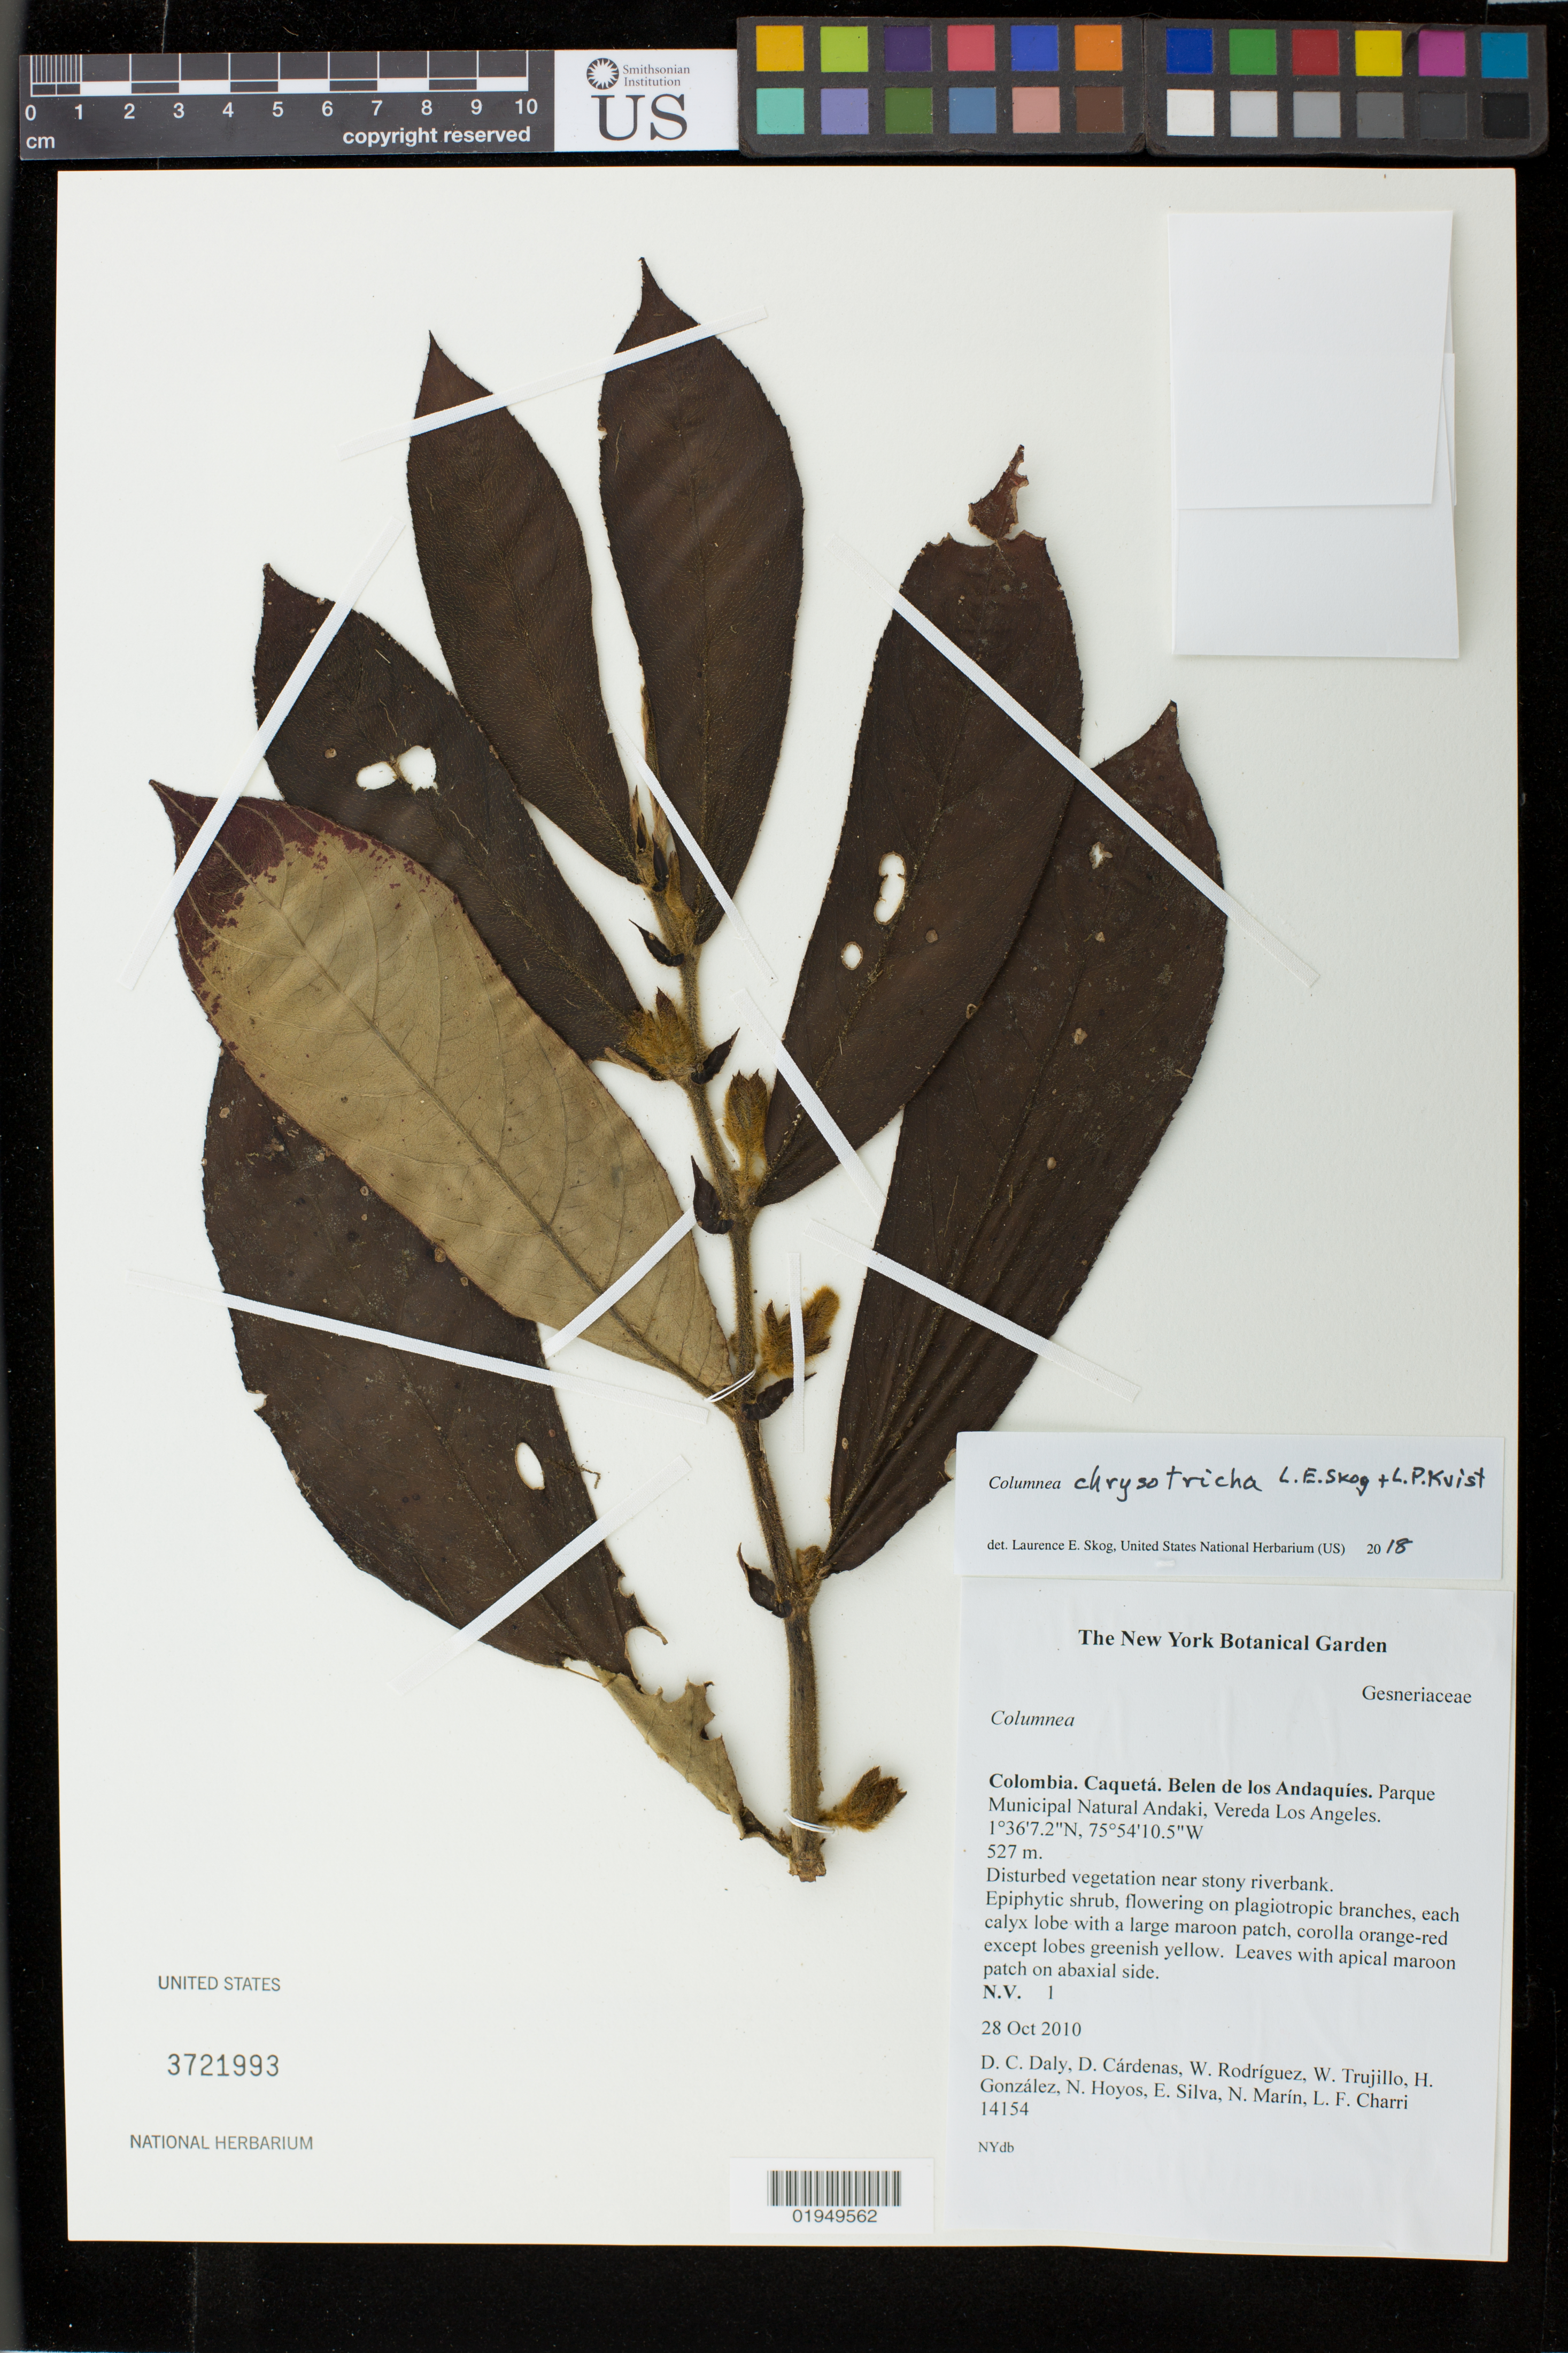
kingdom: Plantae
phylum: Tracheophyta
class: Magnoliopsida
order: Lamiales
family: Gesneriaceae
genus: Columnea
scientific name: Columnea chrysotricha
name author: L.E. Skog & L.P. Kvist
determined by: Skog, Laurence E.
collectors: D. C. Daly, D. Cárdenas, W. Rodriguez, W. Trujillo, H. González, N. Hoyos, E. Silva, N. Marín & L. Charri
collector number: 14154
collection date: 2010-10-28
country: Colombia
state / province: Caquetá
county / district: Belen de Los Andaquies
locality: Parque Municipal Natural Andaki, Vereda Los Angeles.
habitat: Disturbed vegetation near stony riverbank.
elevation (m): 527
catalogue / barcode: US 3721993